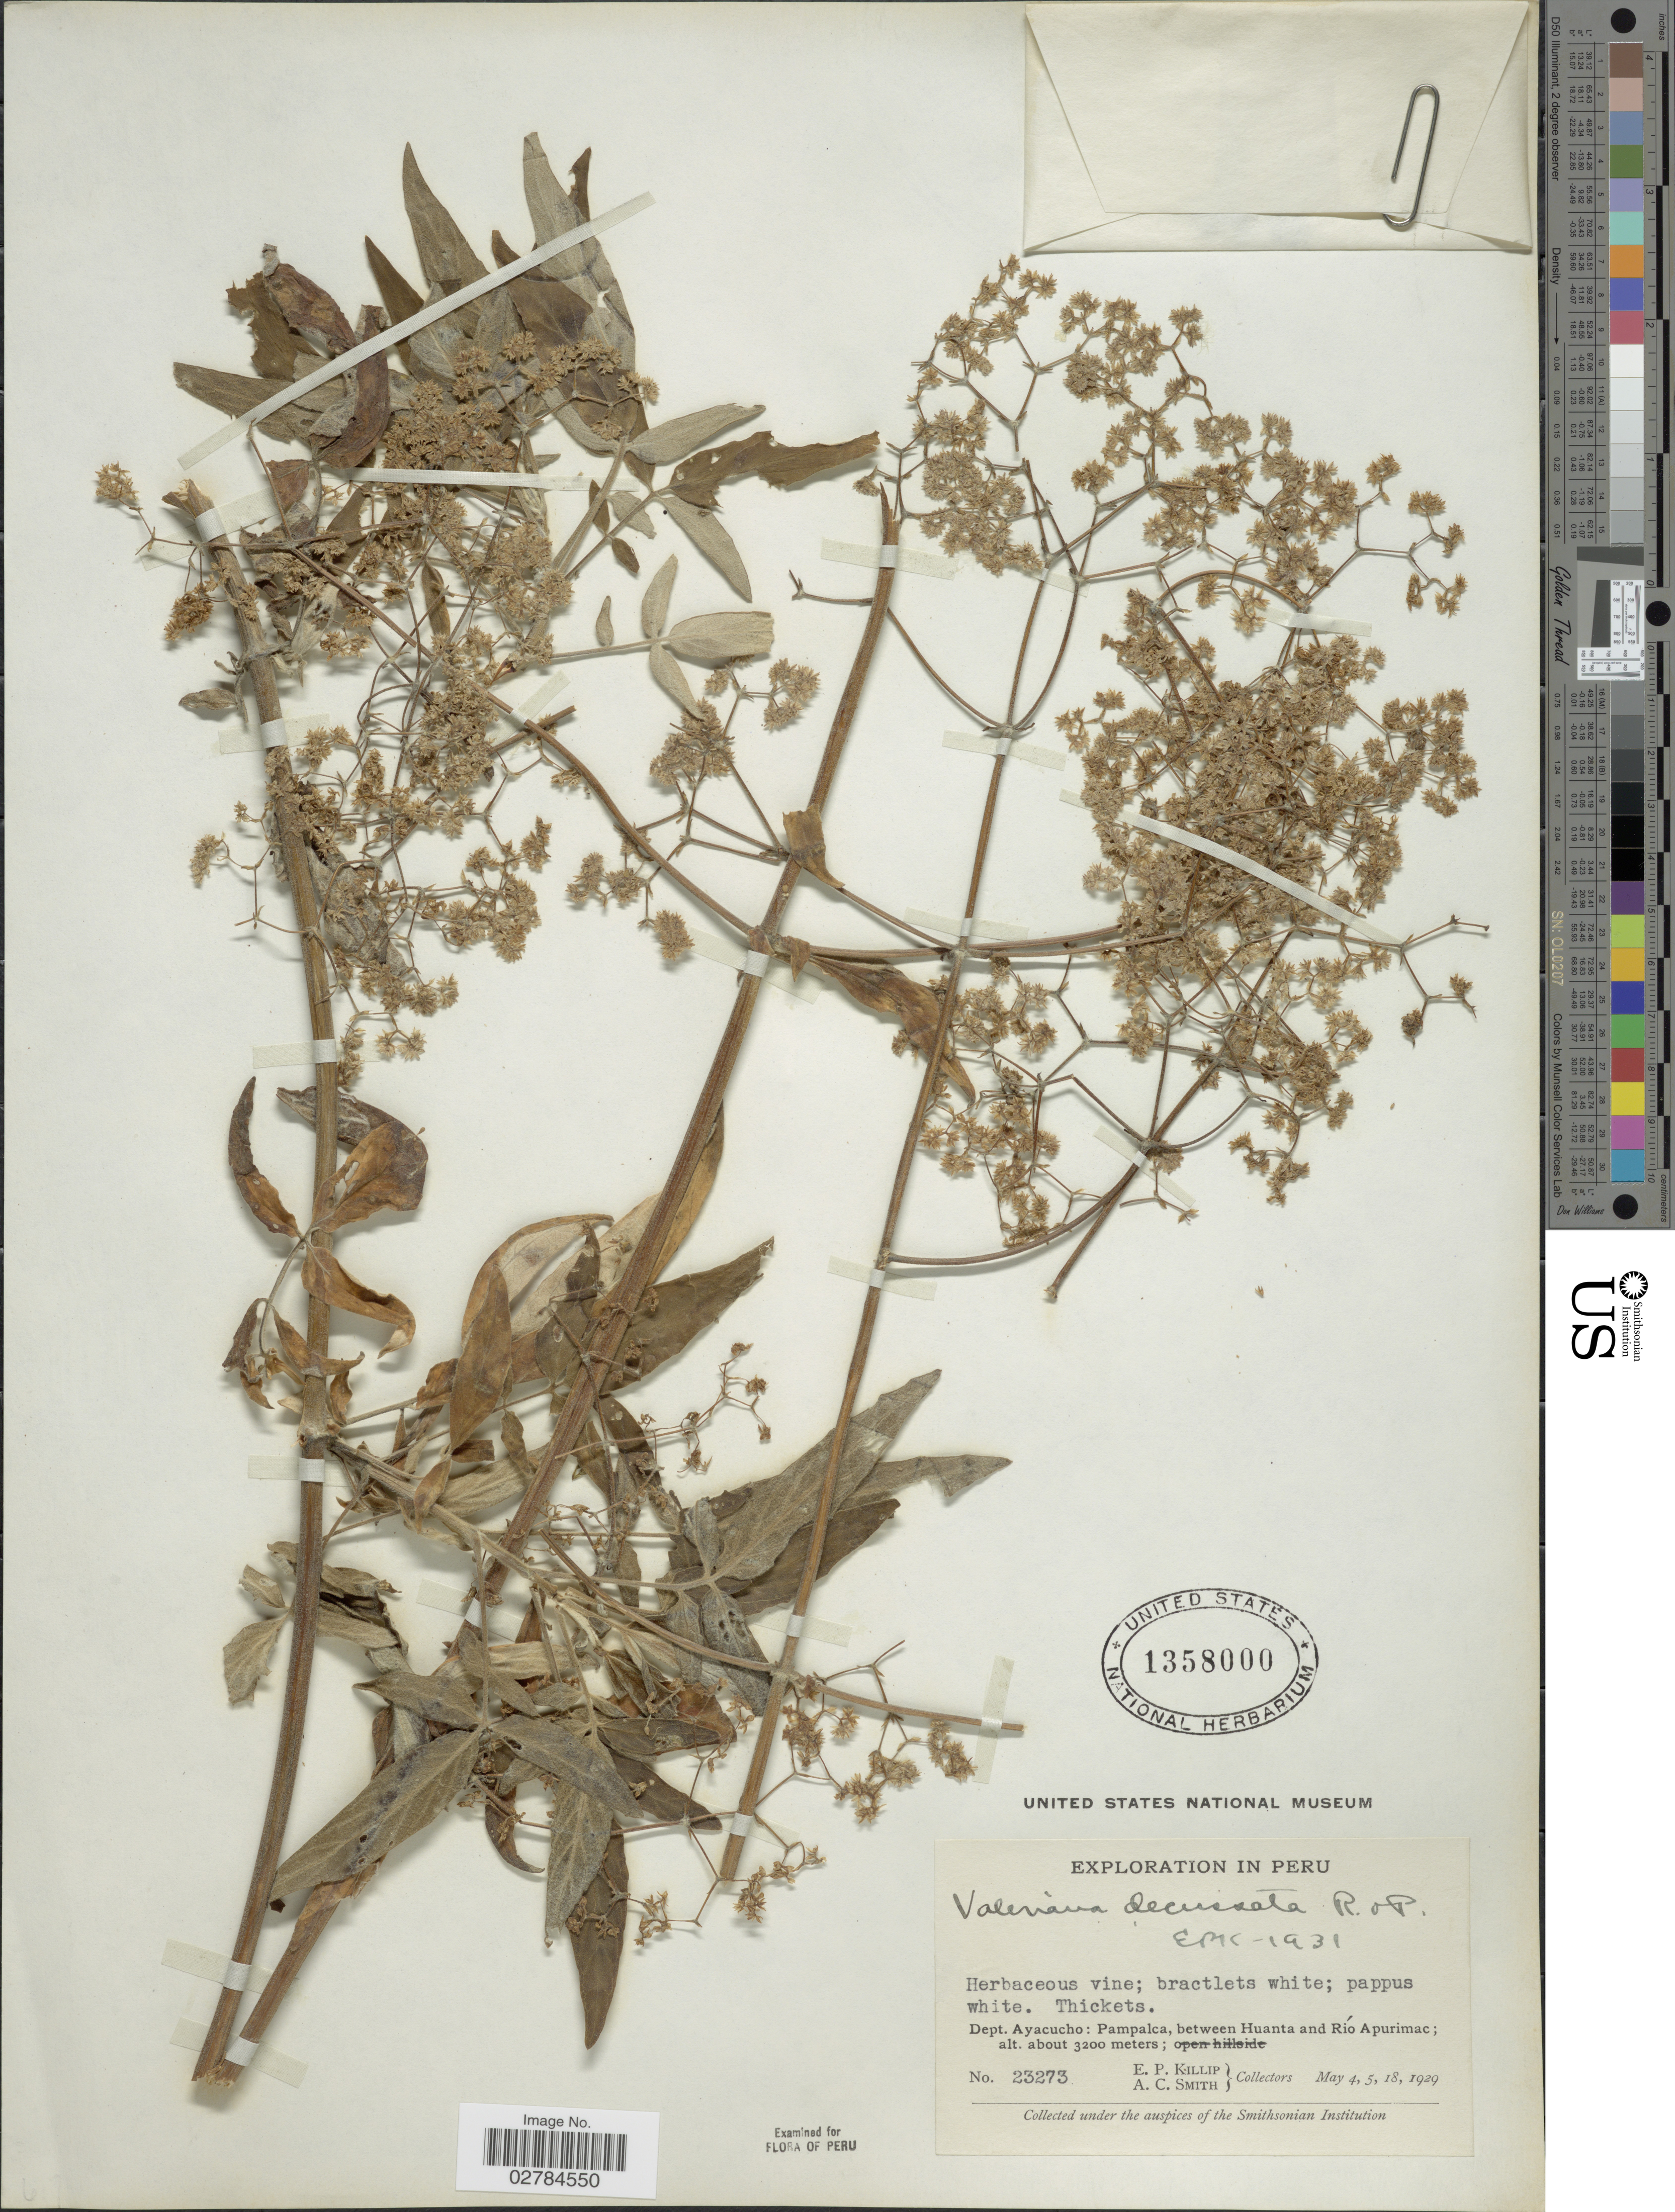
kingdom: Plantae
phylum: Tracheophyta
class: Magnoliopsida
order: Dipsacales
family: Caprifoliaceae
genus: Valeriana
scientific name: Valeriana decussata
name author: Ruiz & Pav.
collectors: E. P. Killip & A. C. Smith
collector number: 23273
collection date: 1929-05-04/1929-05-18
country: Peru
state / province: Ayacucho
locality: Dept. Ayacucho: Pampalca, between Huanta and Río Apurimac.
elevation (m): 3200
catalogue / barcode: US 1358000